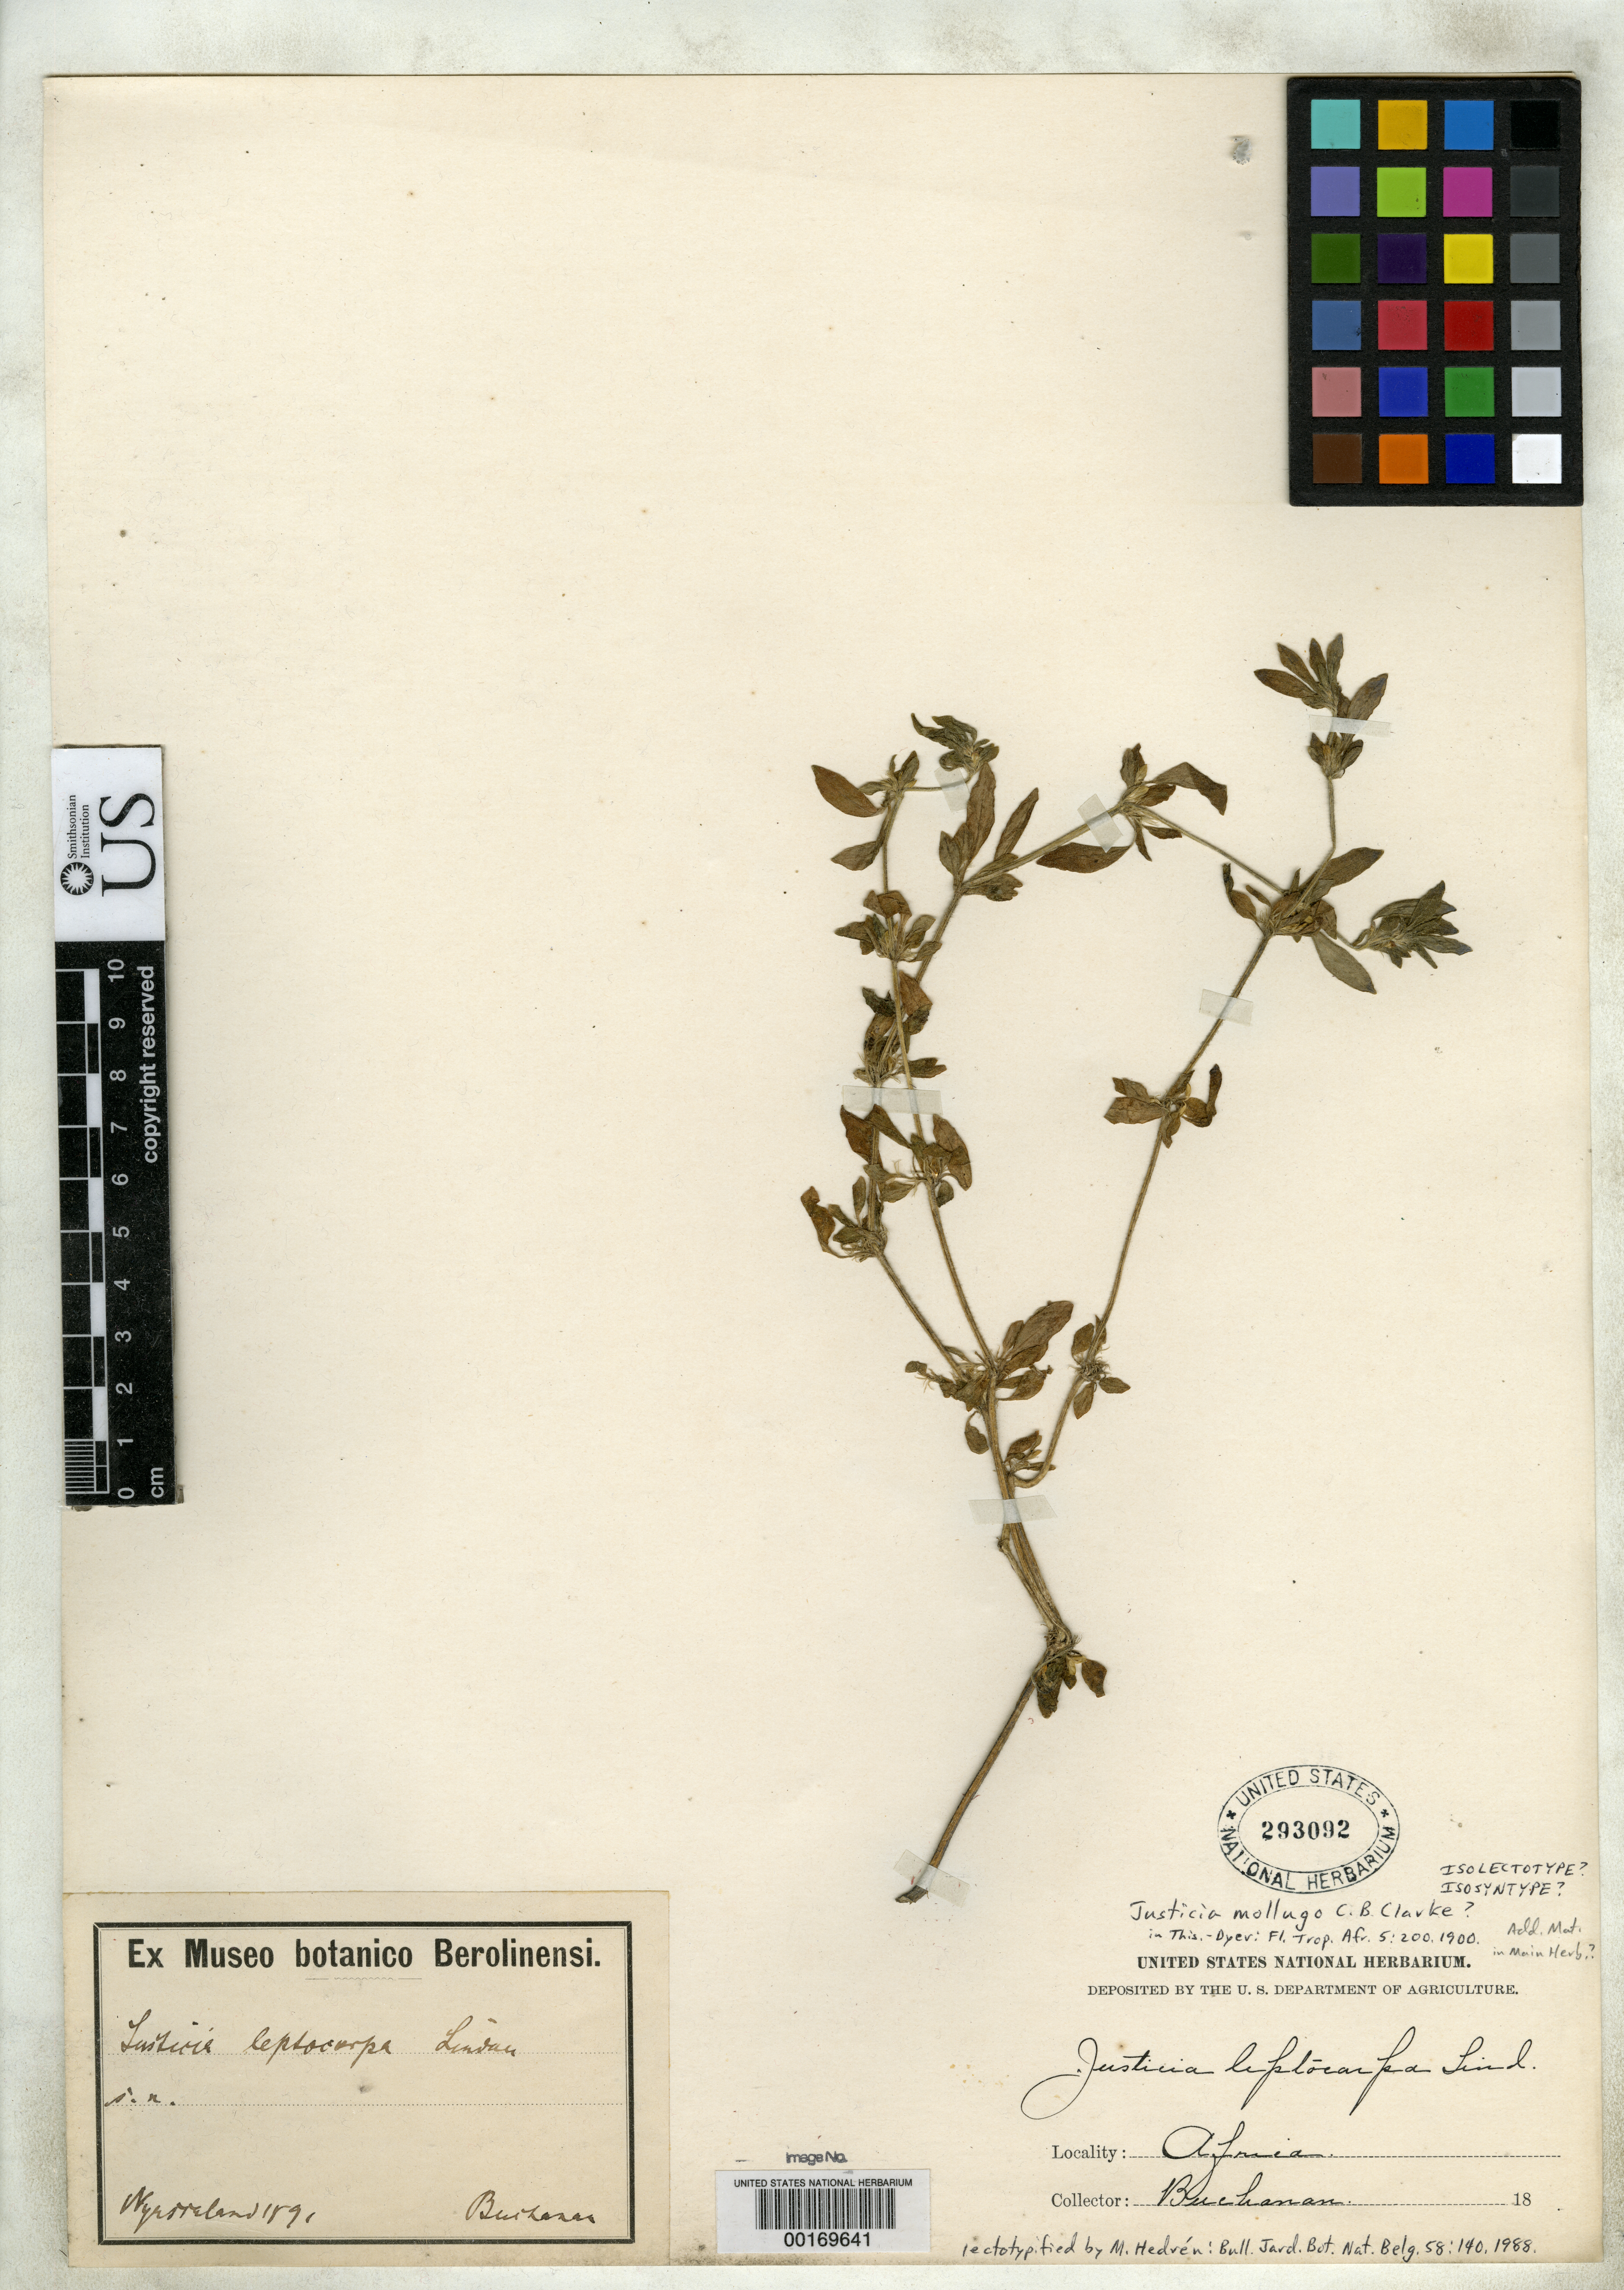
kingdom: Plantae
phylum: Tracheophyta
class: Magnoliopsida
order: Lamiales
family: Acanthaceae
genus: Justicia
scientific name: Justicia mollugo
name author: C.B. Clarke in Dyer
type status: Isolectotype; Type Collection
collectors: J. Buchanan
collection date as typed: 1891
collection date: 1891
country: Malawi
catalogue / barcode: US 293092